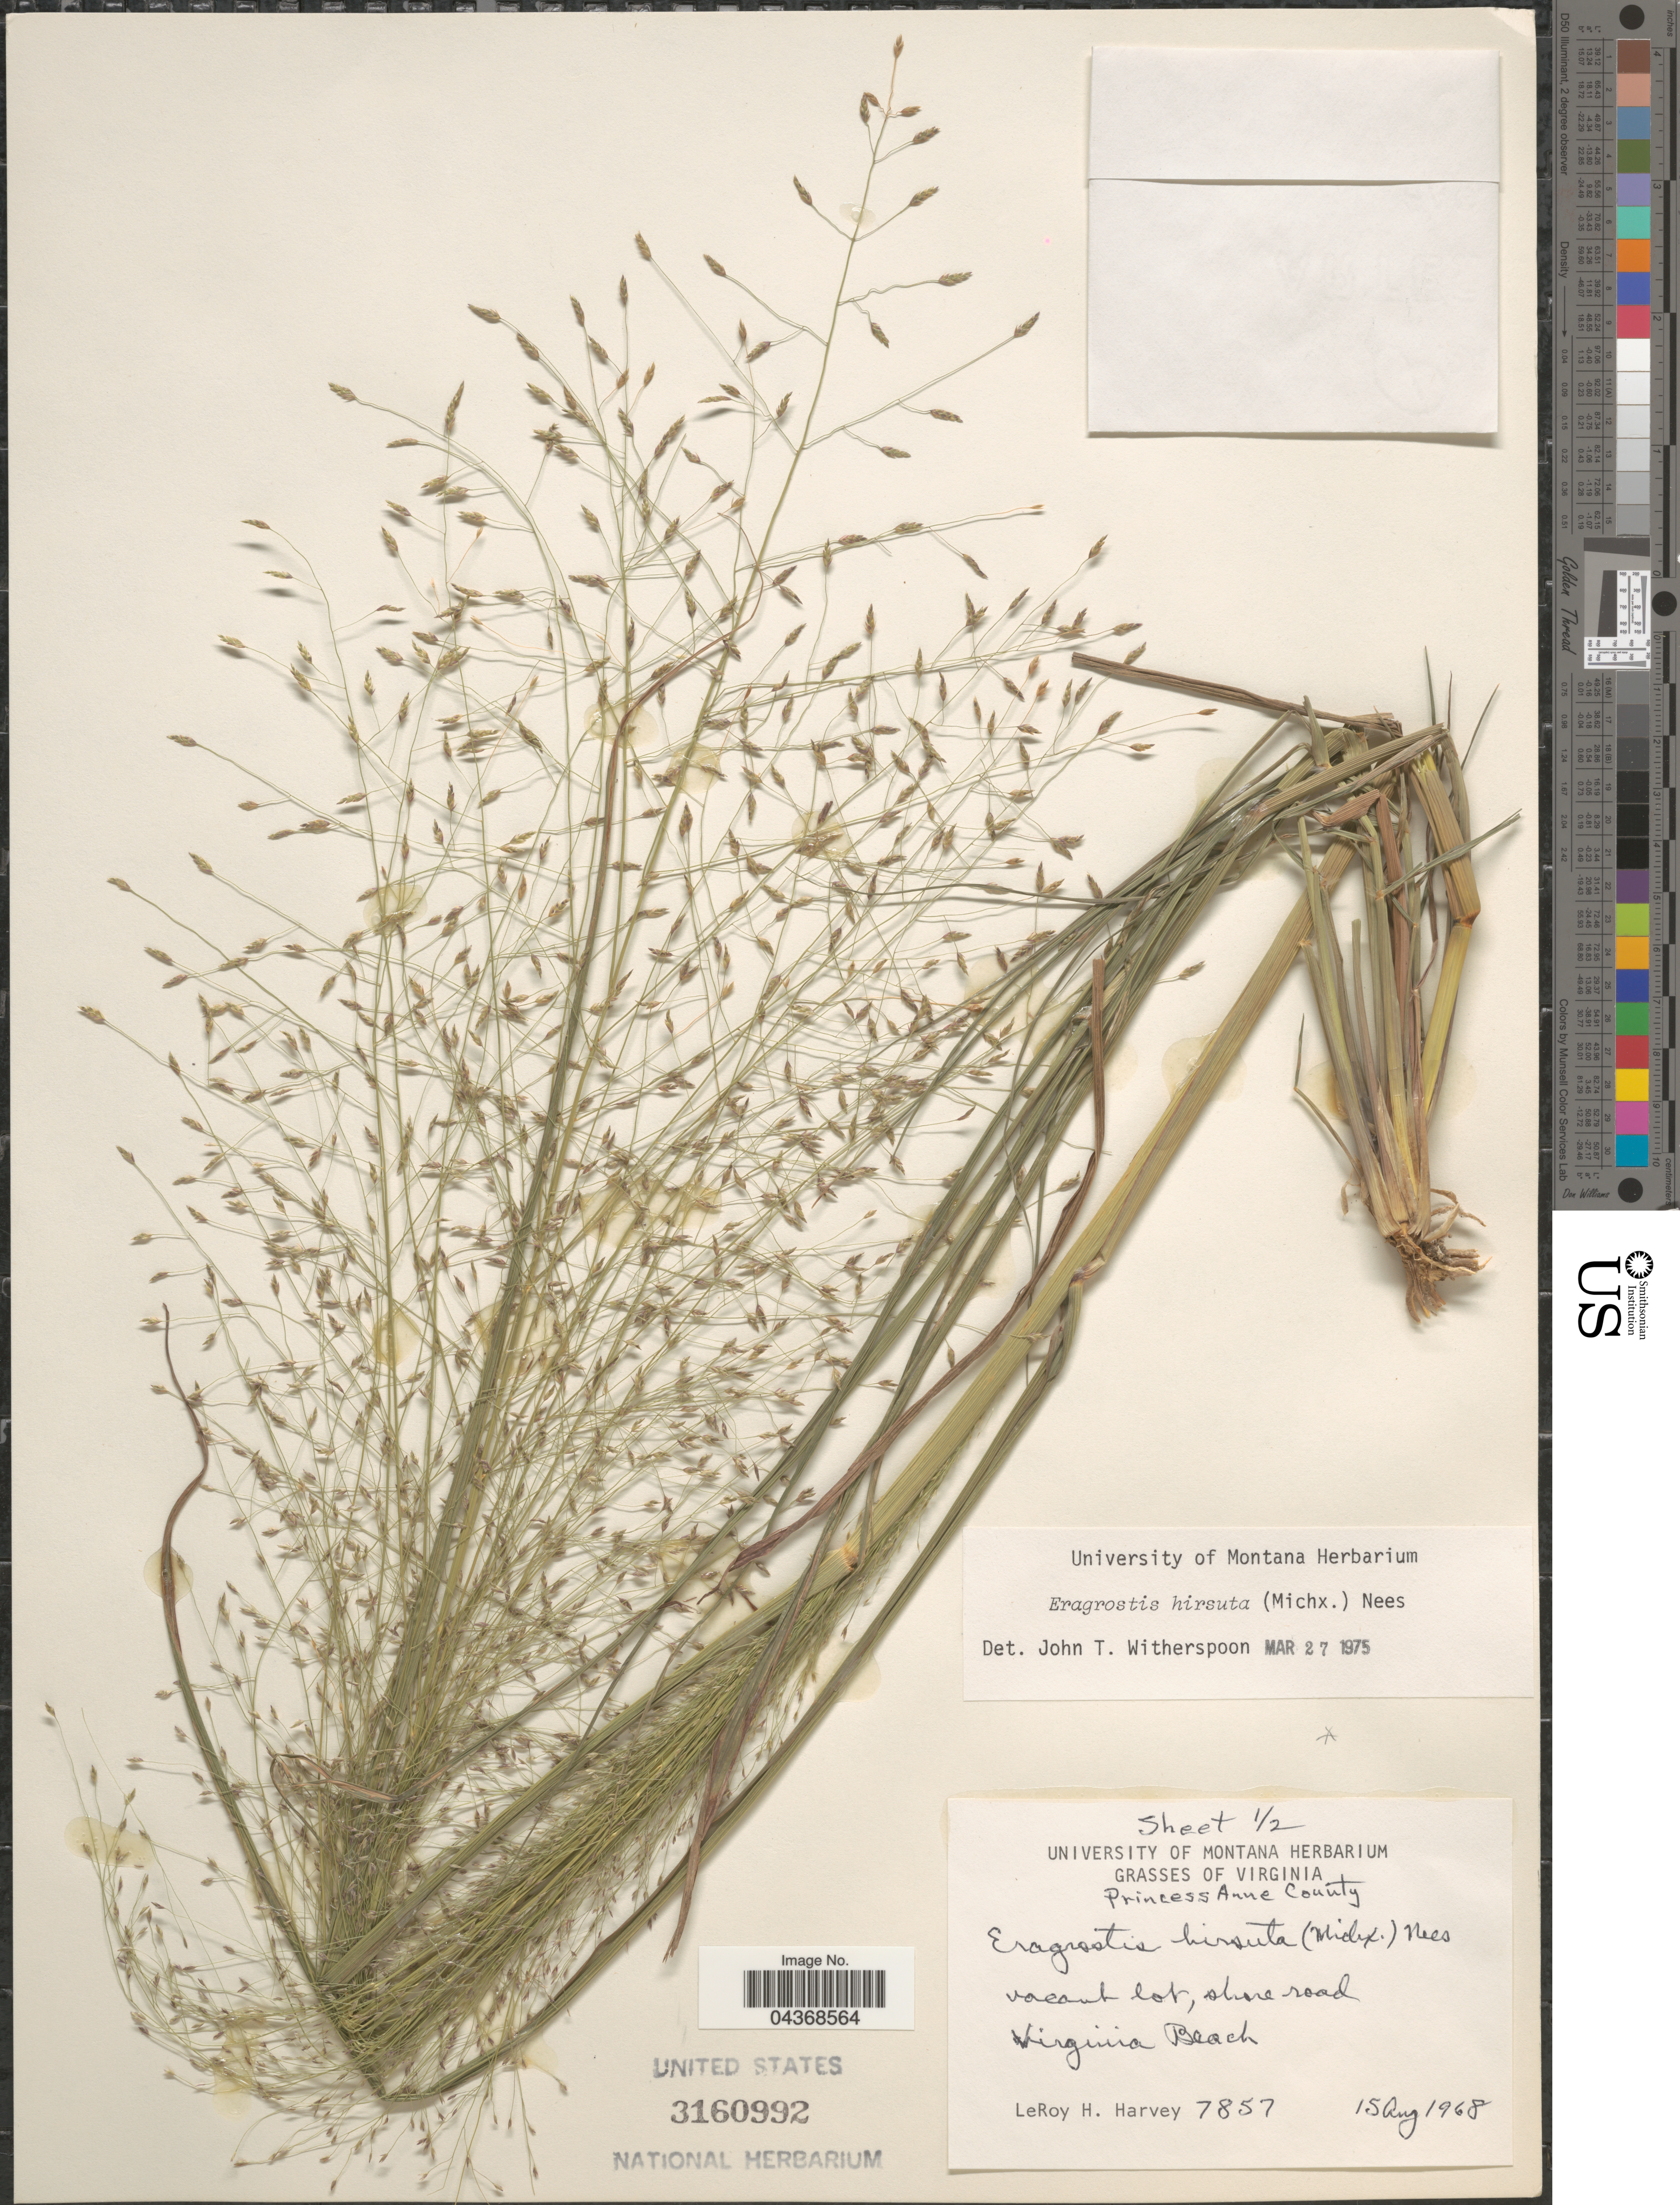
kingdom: Plantae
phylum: Tracheophyta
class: Liliopsida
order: Poales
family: Poaceae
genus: Eragrostis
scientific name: Eragrostis hirsuta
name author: (Michx.) Nees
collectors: L. H. Harvey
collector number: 7857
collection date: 1968-08-15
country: United States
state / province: Virginia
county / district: City of Virginia Beach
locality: Princess Anne (=historic county name)County. Vacant lot, shore road. Virginia Beach.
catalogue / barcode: US 3160992